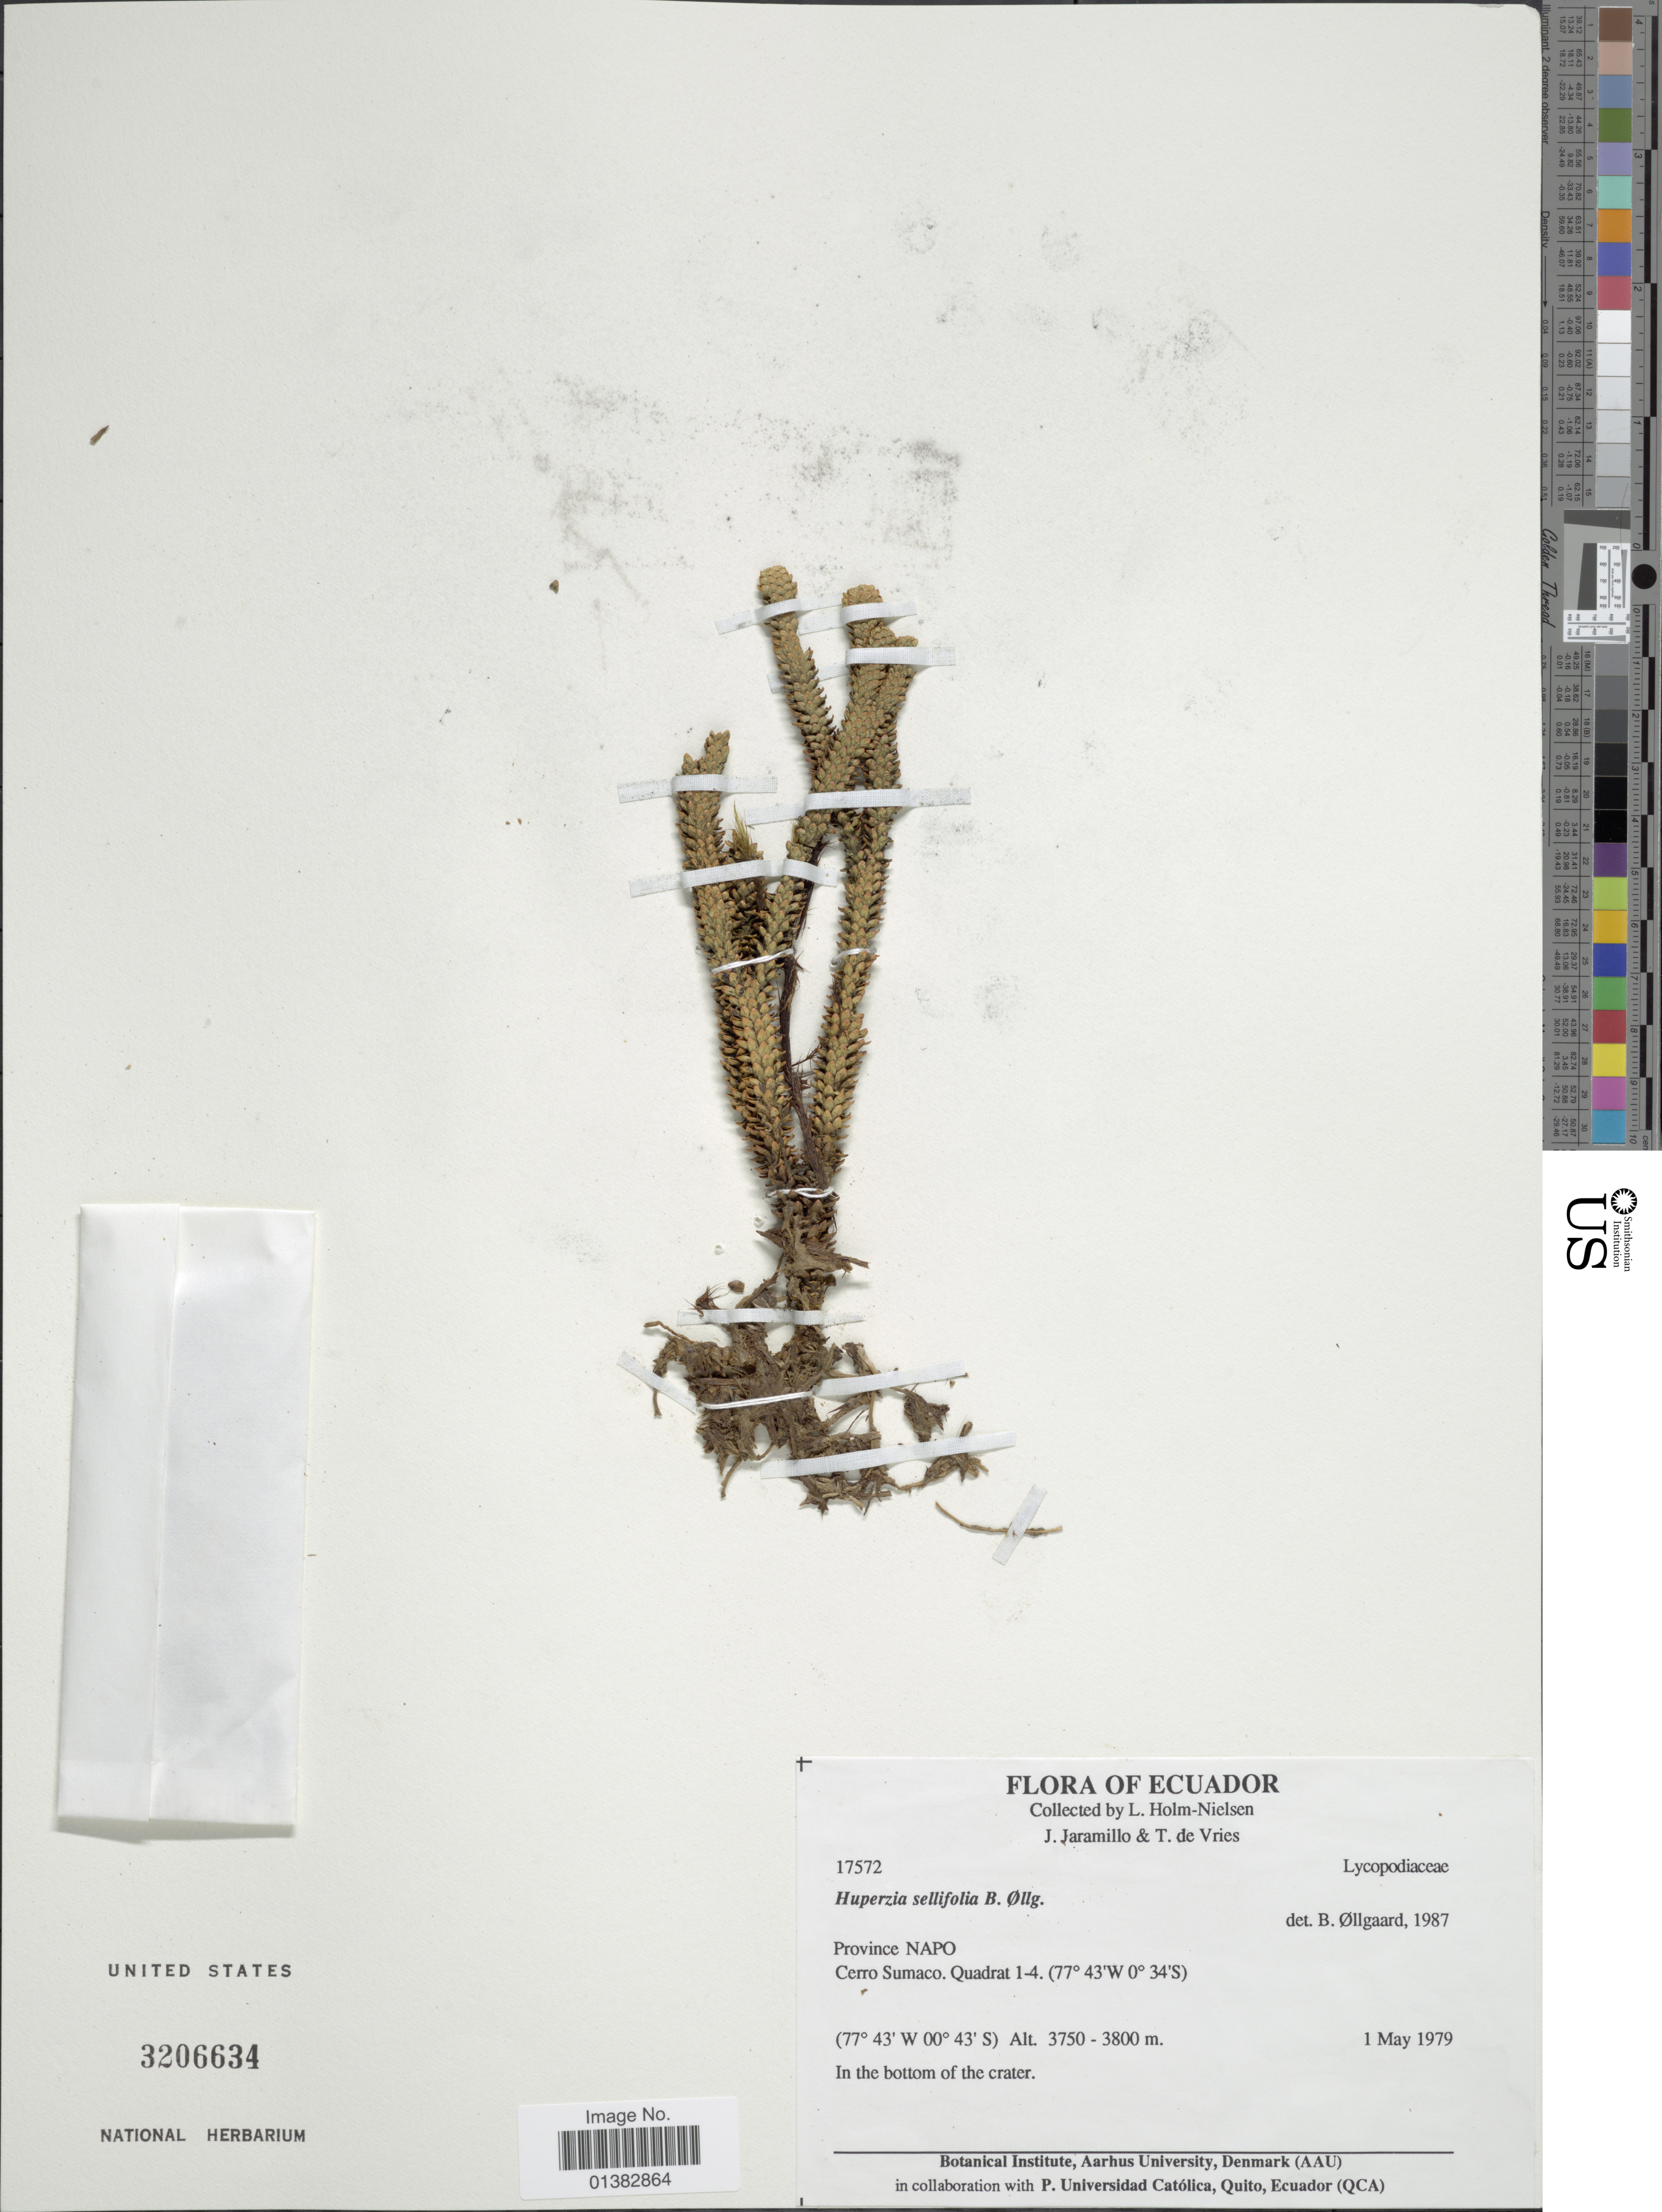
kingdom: Plantae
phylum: Tracheophyta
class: Lycopodiopsida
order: Lycopodiales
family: Lycopodiaceae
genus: Phlegmariurus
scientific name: Phlegmariurus sellifolius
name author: (B. Øllg.) B. Øllg.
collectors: L. B. Holm-Nielsen, Jaramillo, -- & T. de Vries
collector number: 17572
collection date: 1979-05-01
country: Ecuador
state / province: Napo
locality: Cerro Sumaco. Quadrat 1-4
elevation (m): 3750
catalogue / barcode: US 3206634